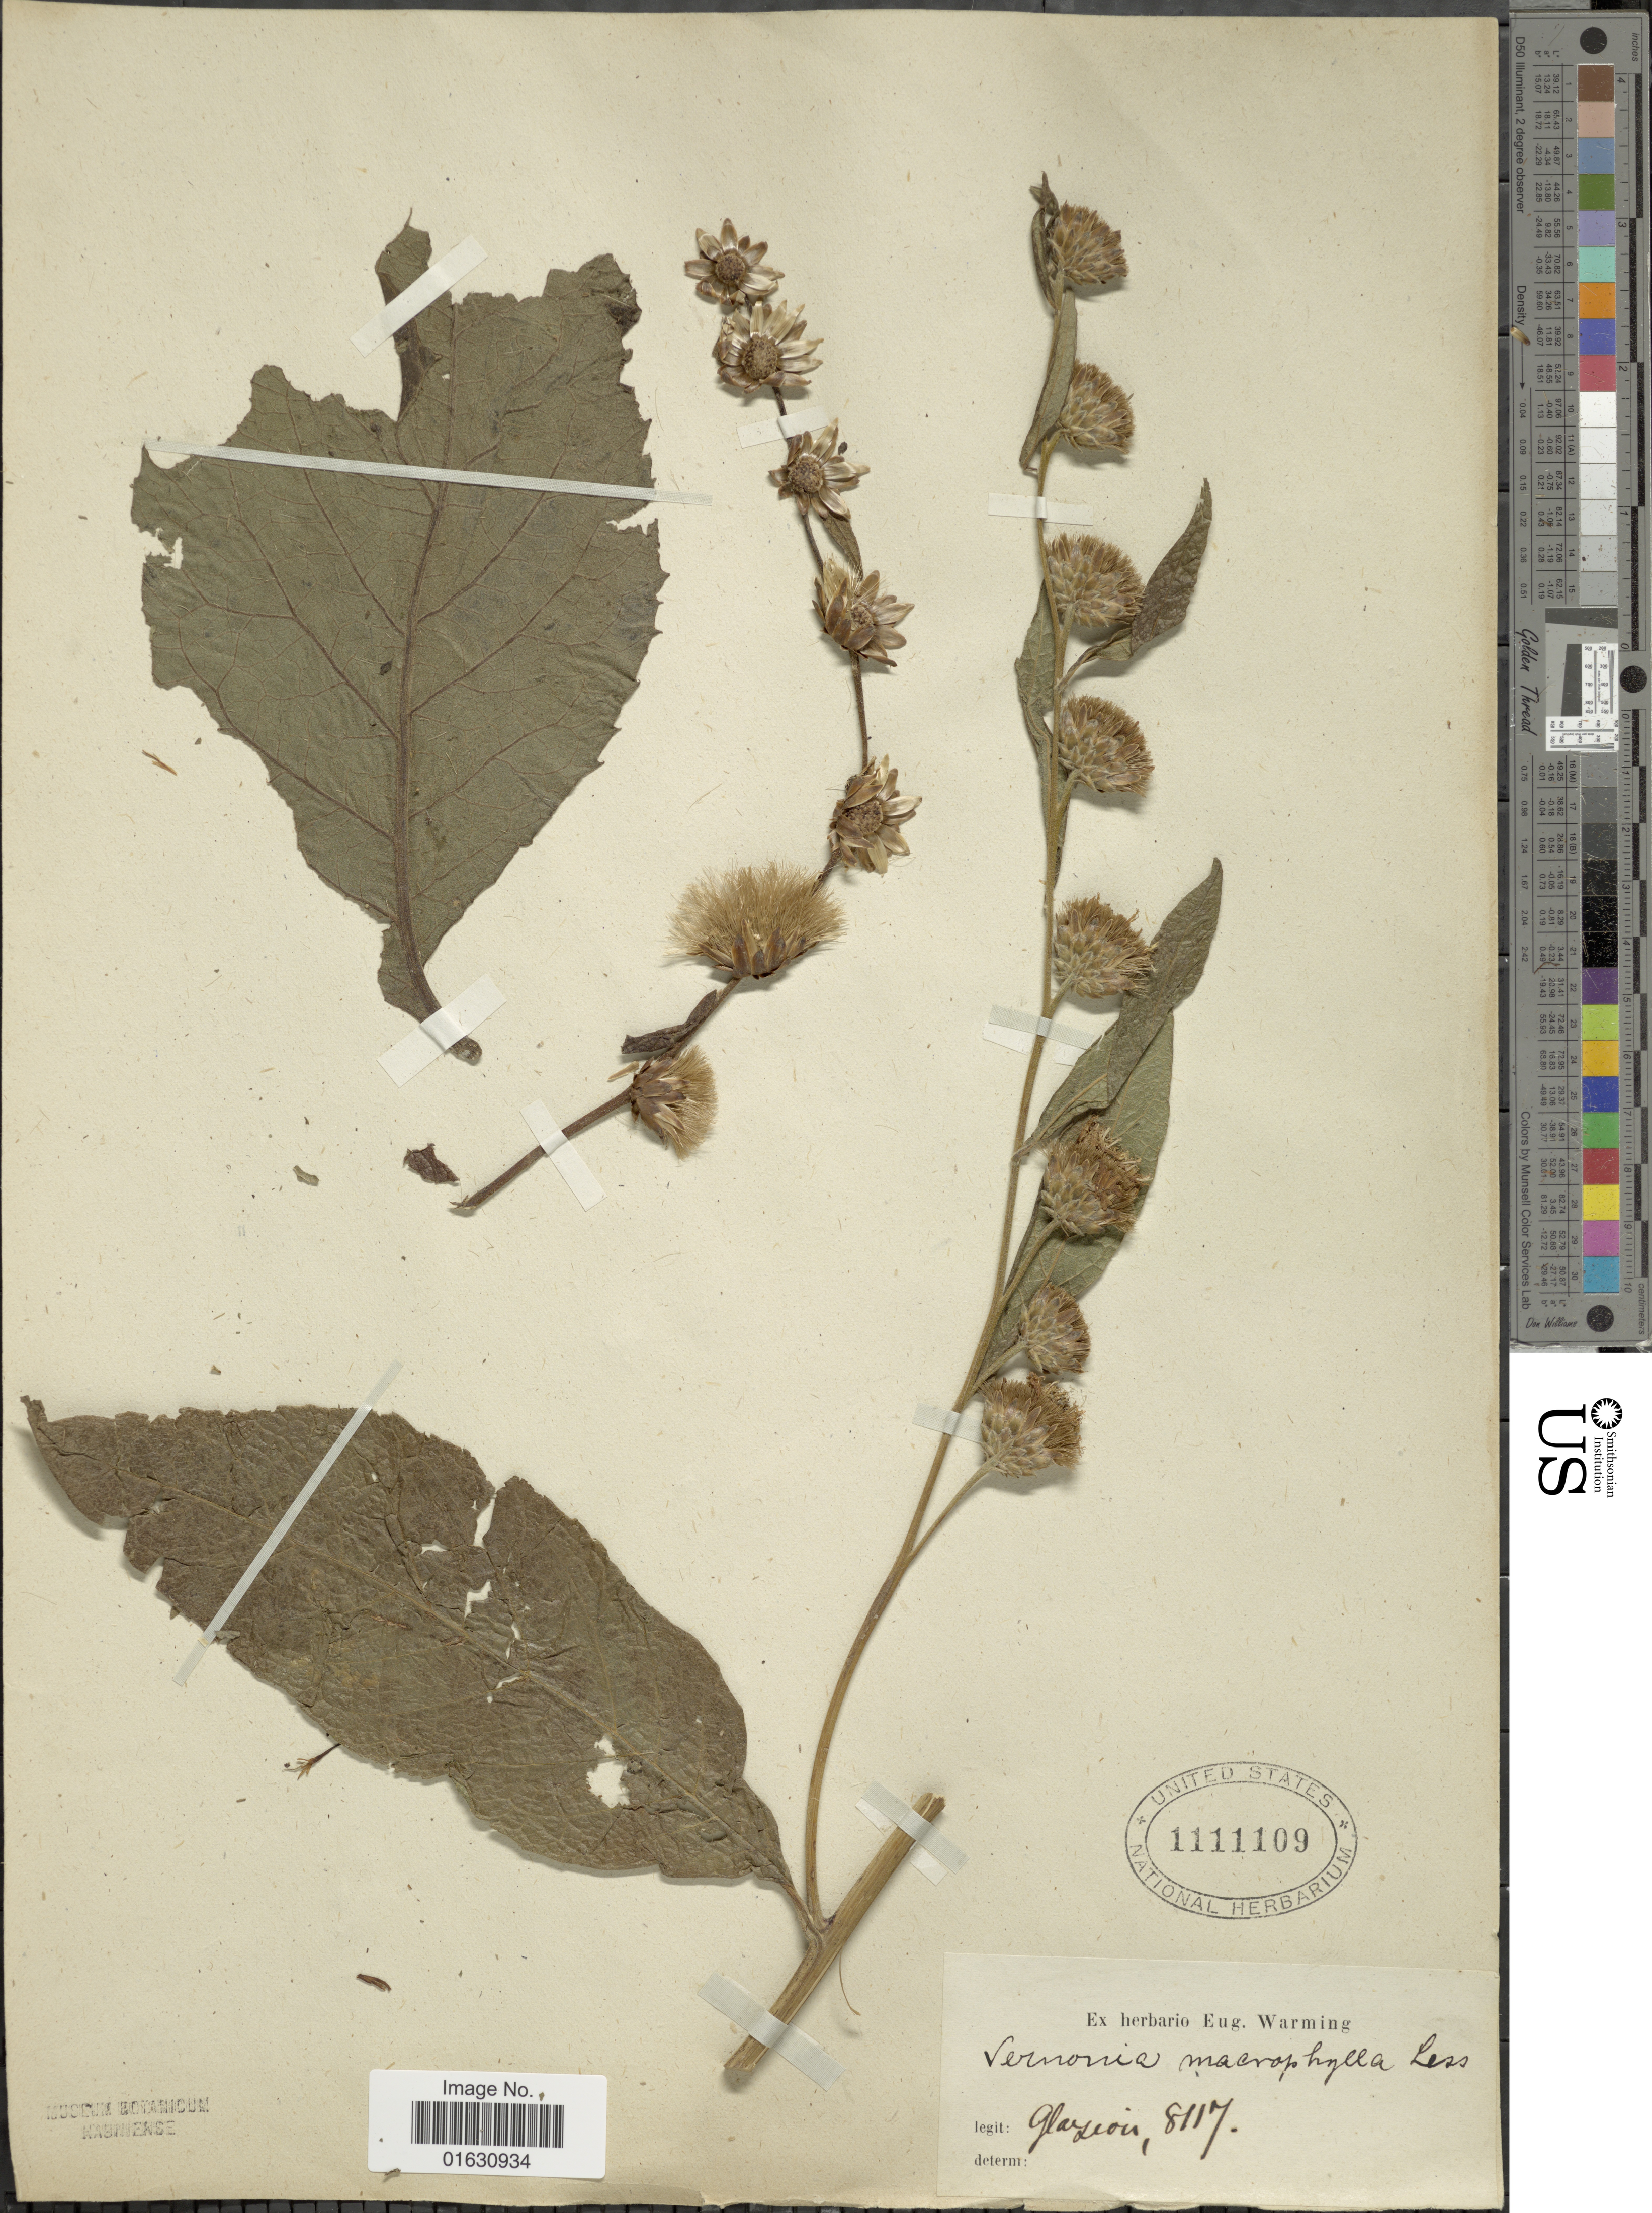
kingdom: Plantae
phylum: Tracheophyta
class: Magnoliopsida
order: Asterales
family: Asteraceae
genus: Lessingianthus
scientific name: Lessingianthus macrophyllus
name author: (Less.) H. Rob.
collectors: Glaziou, --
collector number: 8117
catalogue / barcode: US 1111109